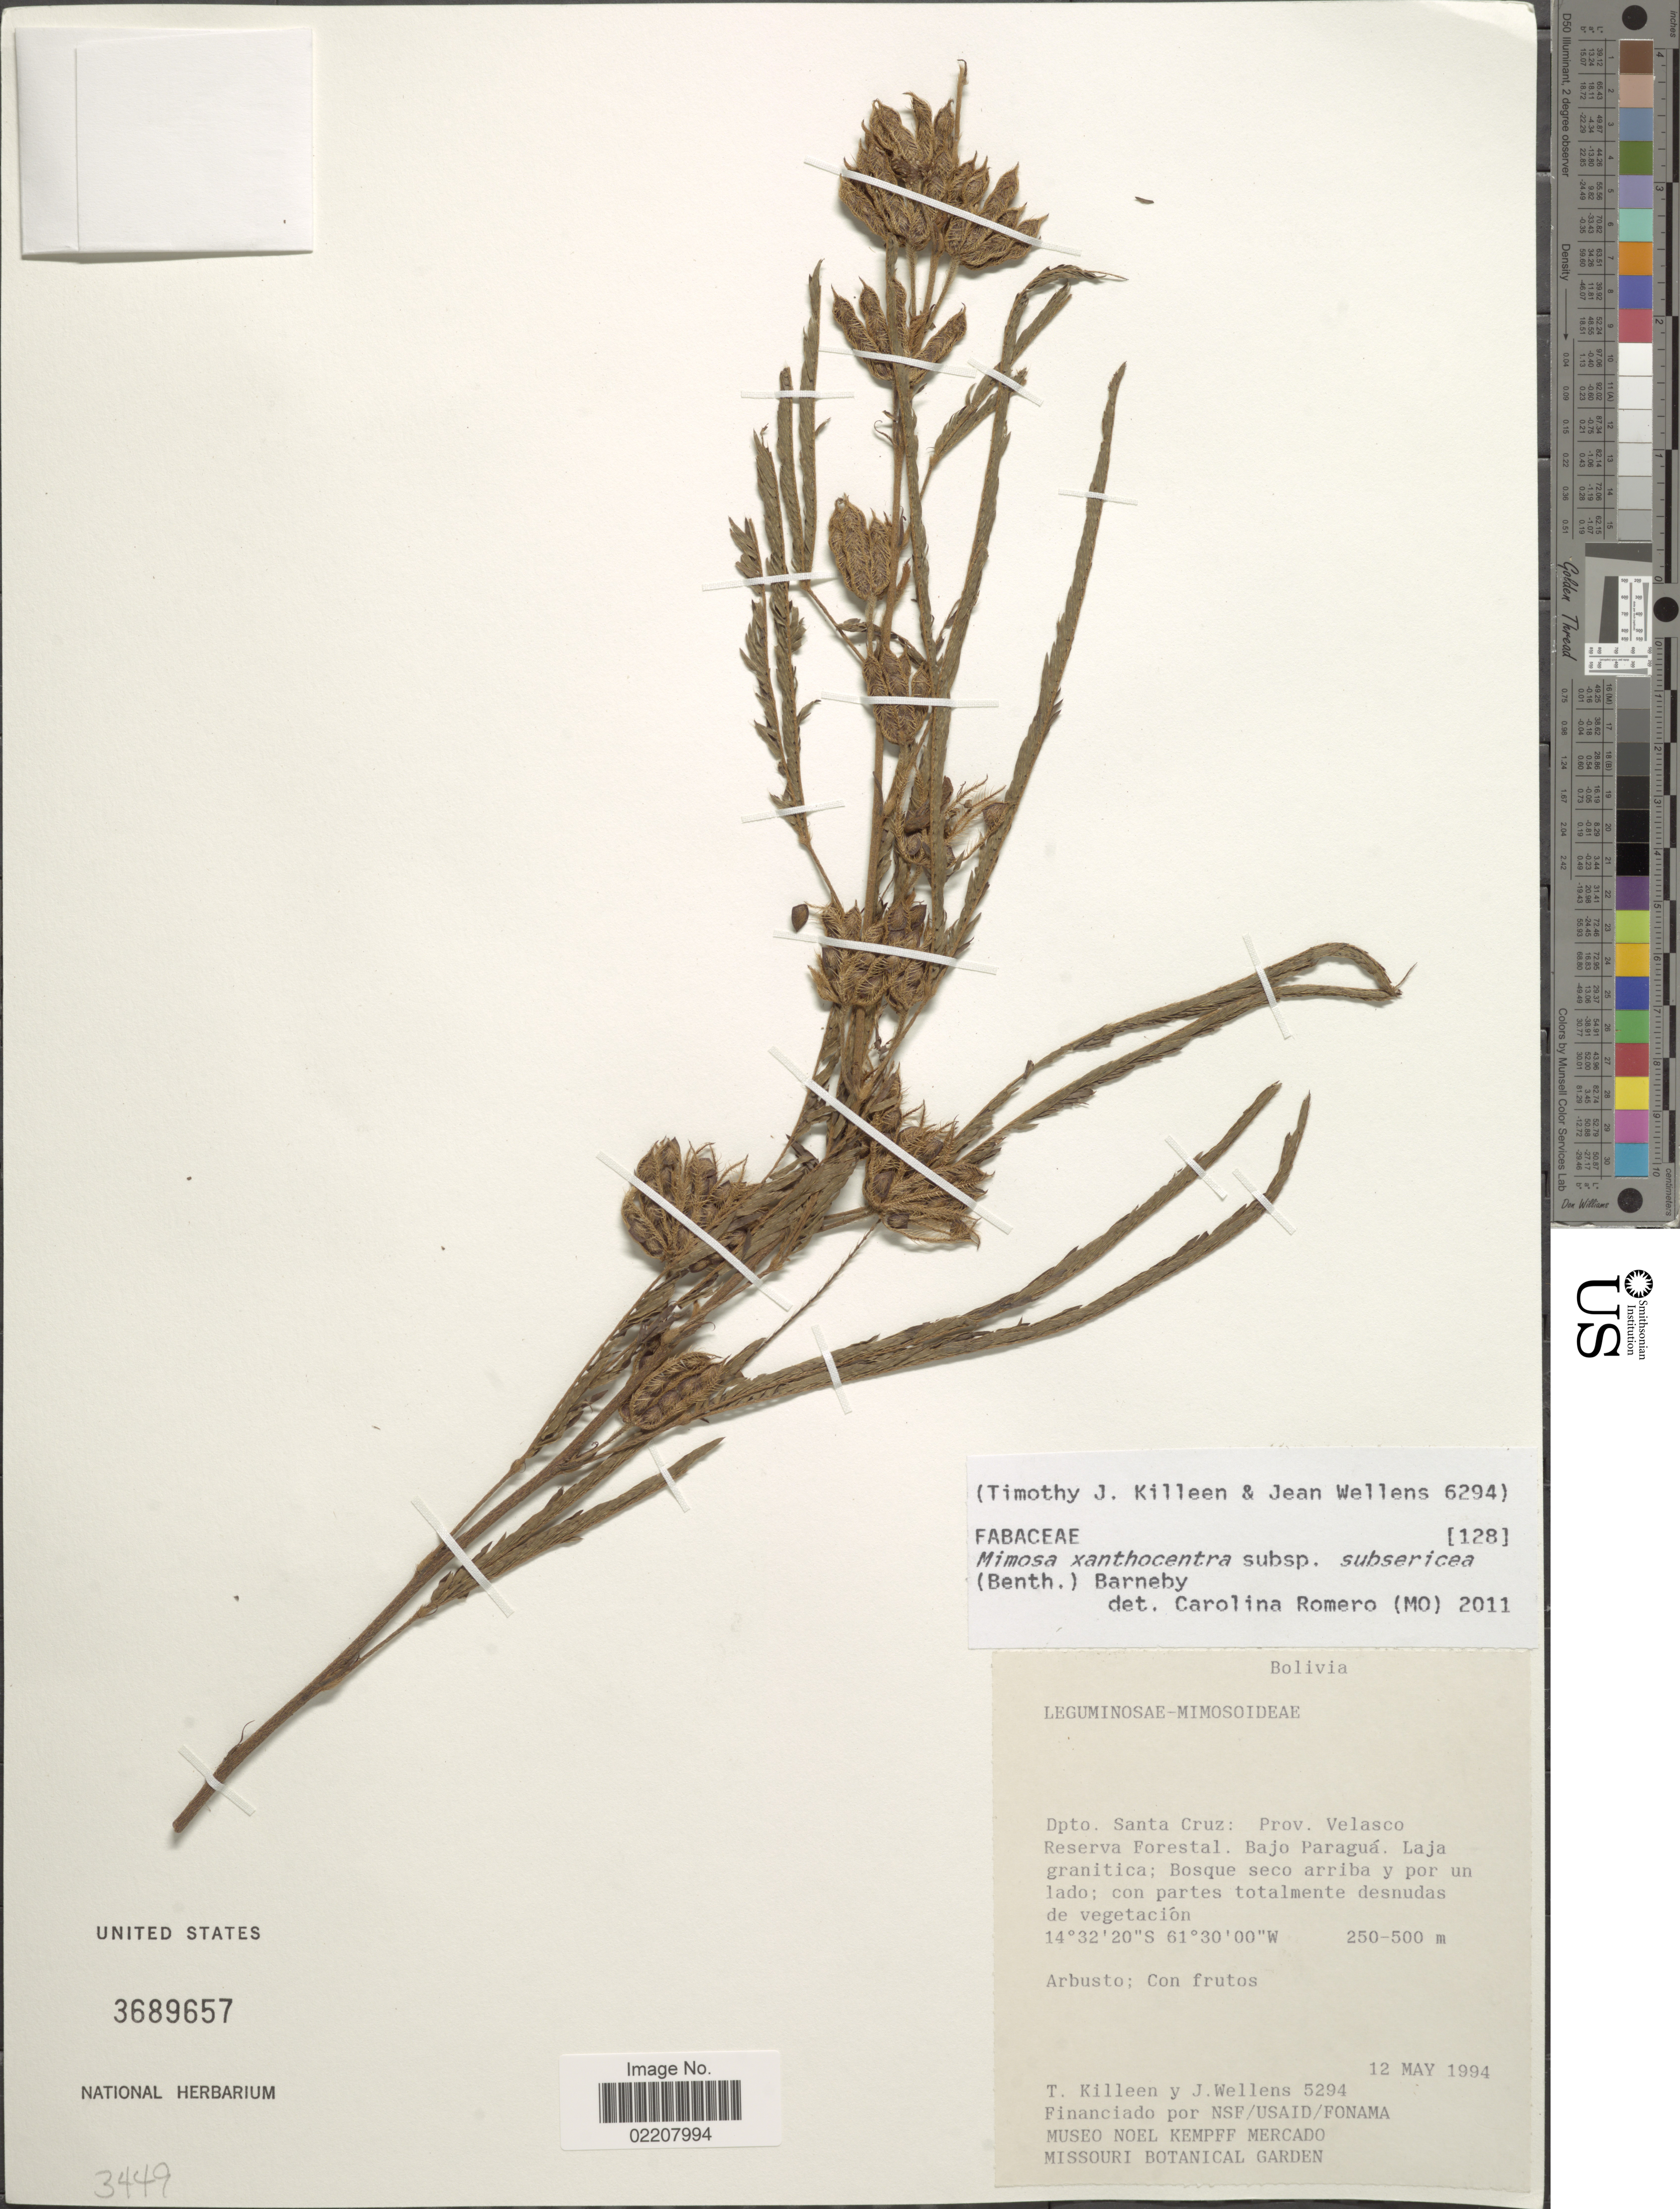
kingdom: Plantae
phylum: Tracheophyta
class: Magnoliopsida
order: Fabales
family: Fabaceae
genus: Mimosa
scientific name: Mimosa xanthocentra var. subsericea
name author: (Benth.) Barneby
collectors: T. J. Killeen & J. Wellens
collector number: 5294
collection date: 1994-05-12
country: Bolivia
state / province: Santa Cruz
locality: Prov. Velasco, Reserva Forestal, Bajo Paragua.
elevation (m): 250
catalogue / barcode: US 3689657